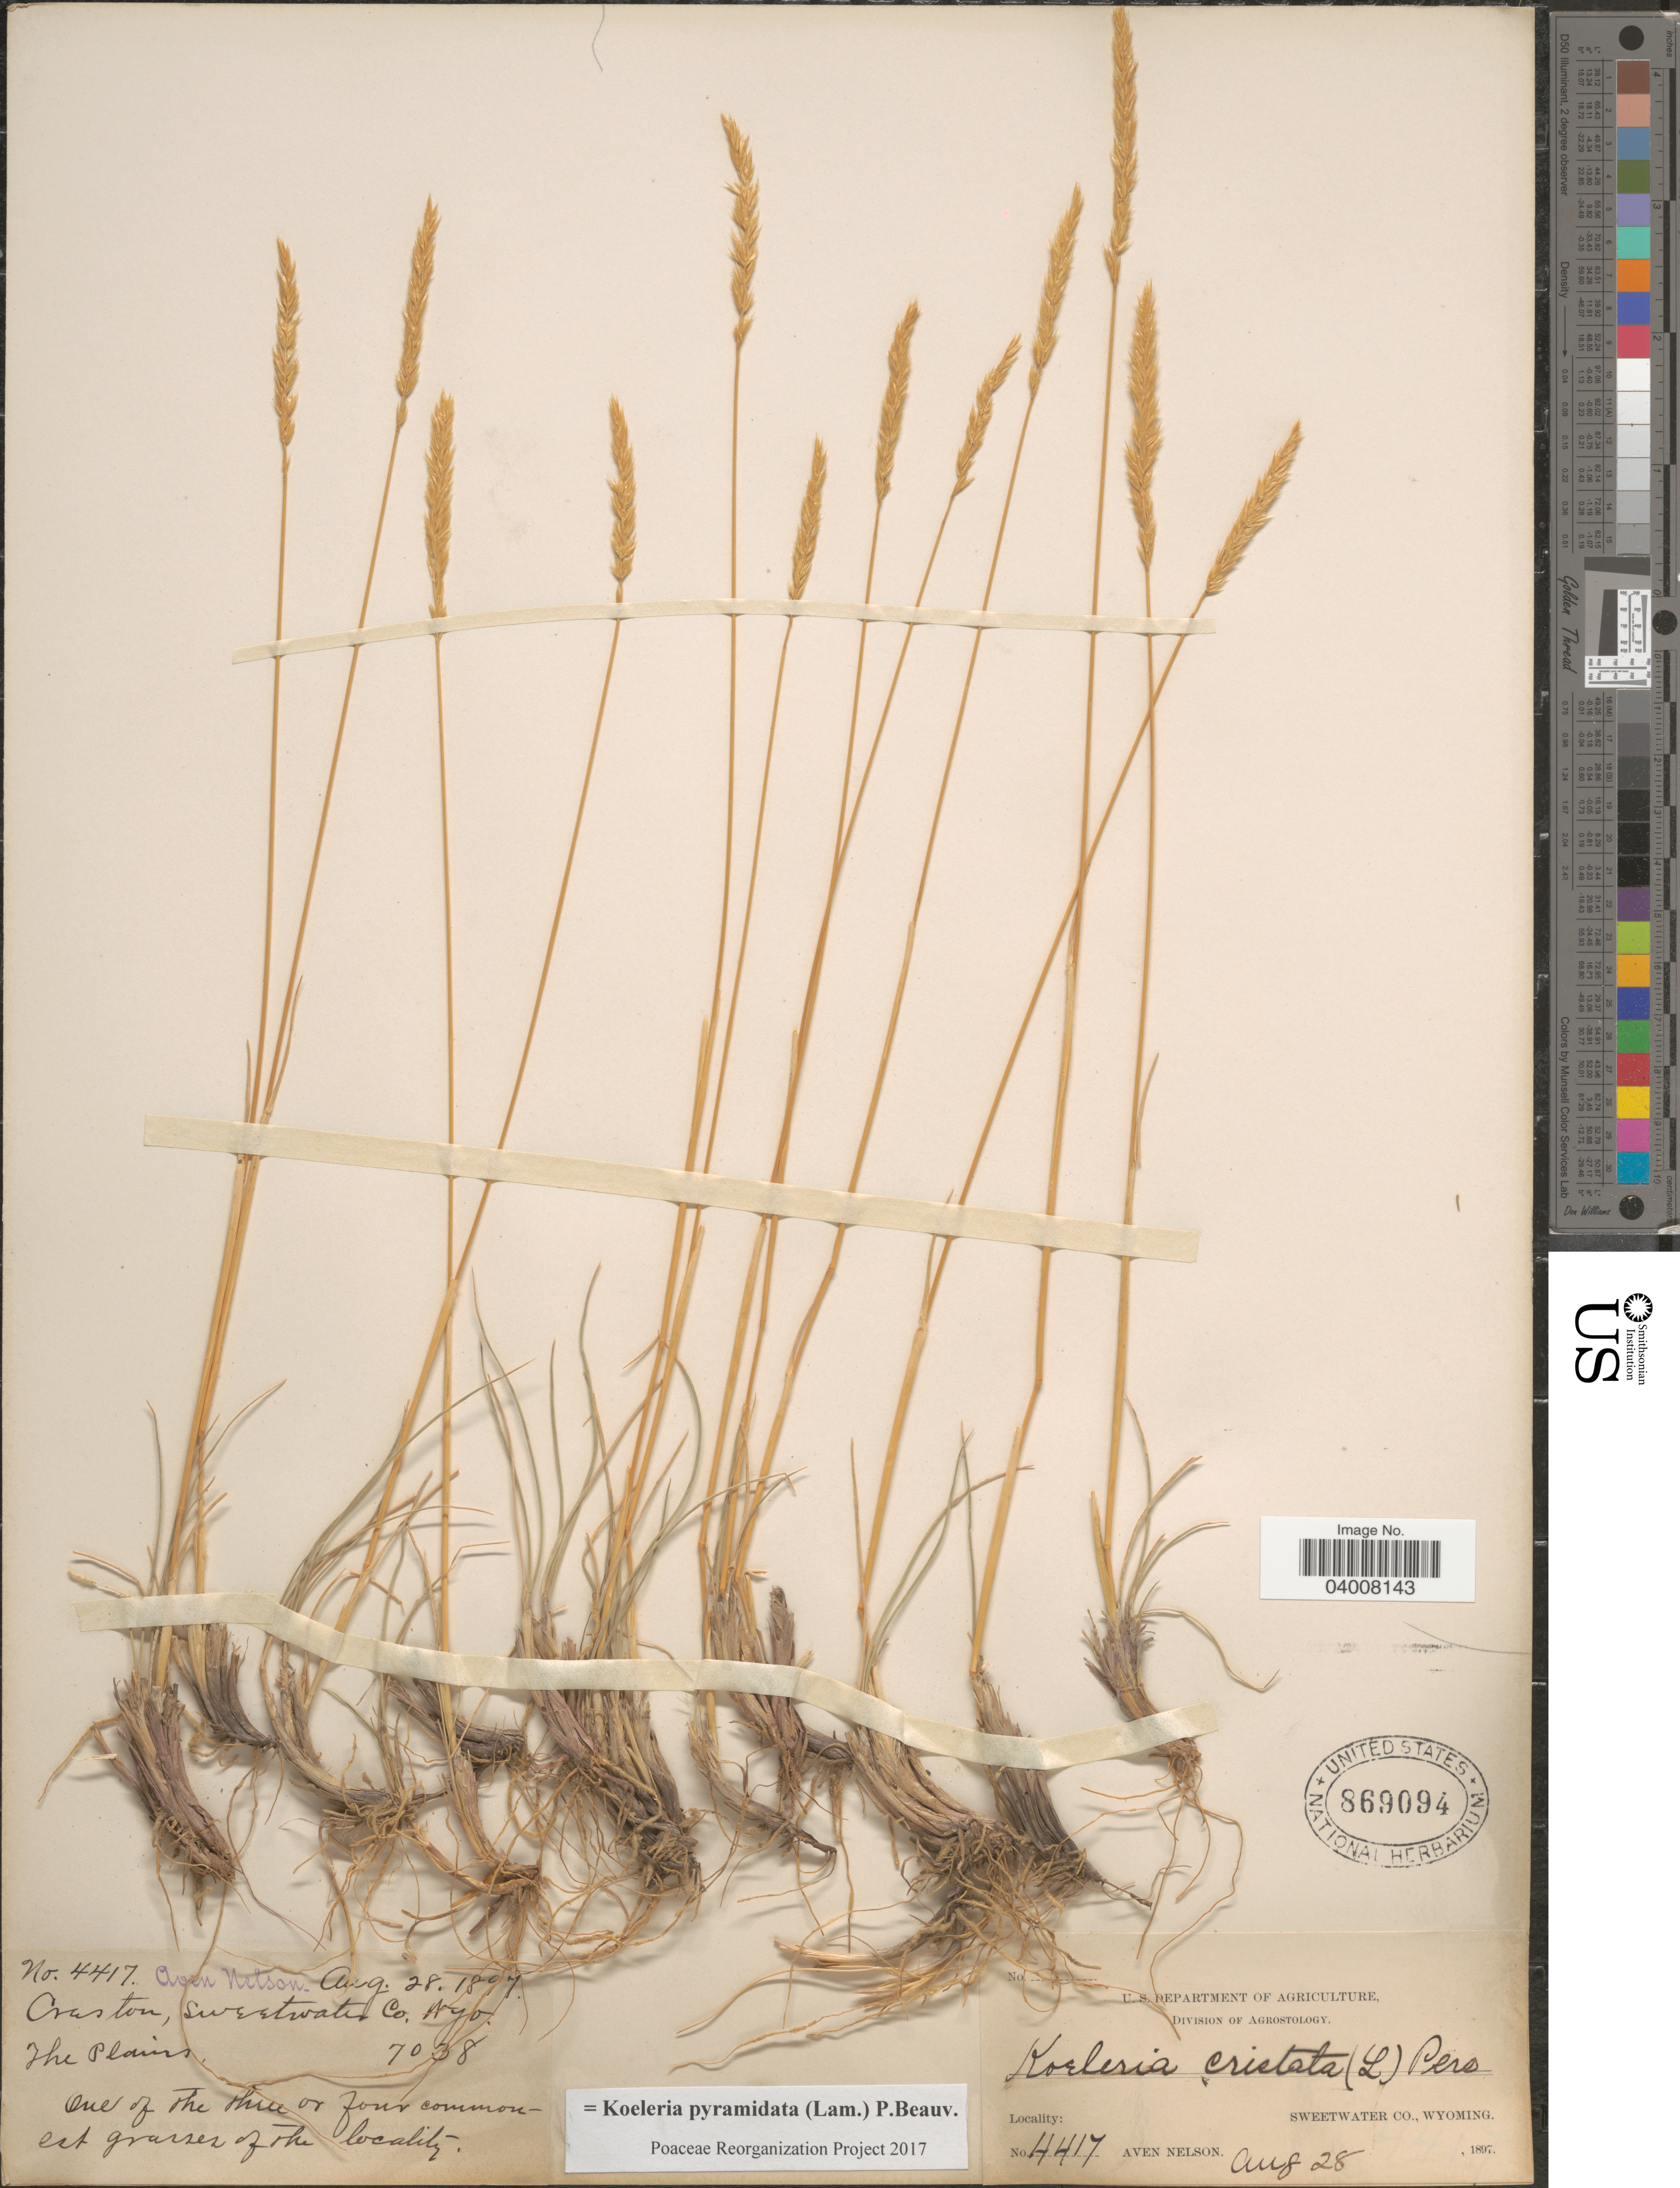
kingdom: Plantae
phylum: Tracheophyta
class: Liliopsida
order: Poales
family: Poaceae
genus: Koeleria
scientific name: Koeleria pyramidata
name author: (Lam.) P. Beauv.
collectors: A. Nelson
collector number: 4417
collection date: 1897-08-28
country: United States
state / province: Wyoming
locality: Creston, Sweetwater Co. The Plains.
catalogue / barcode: US 869094